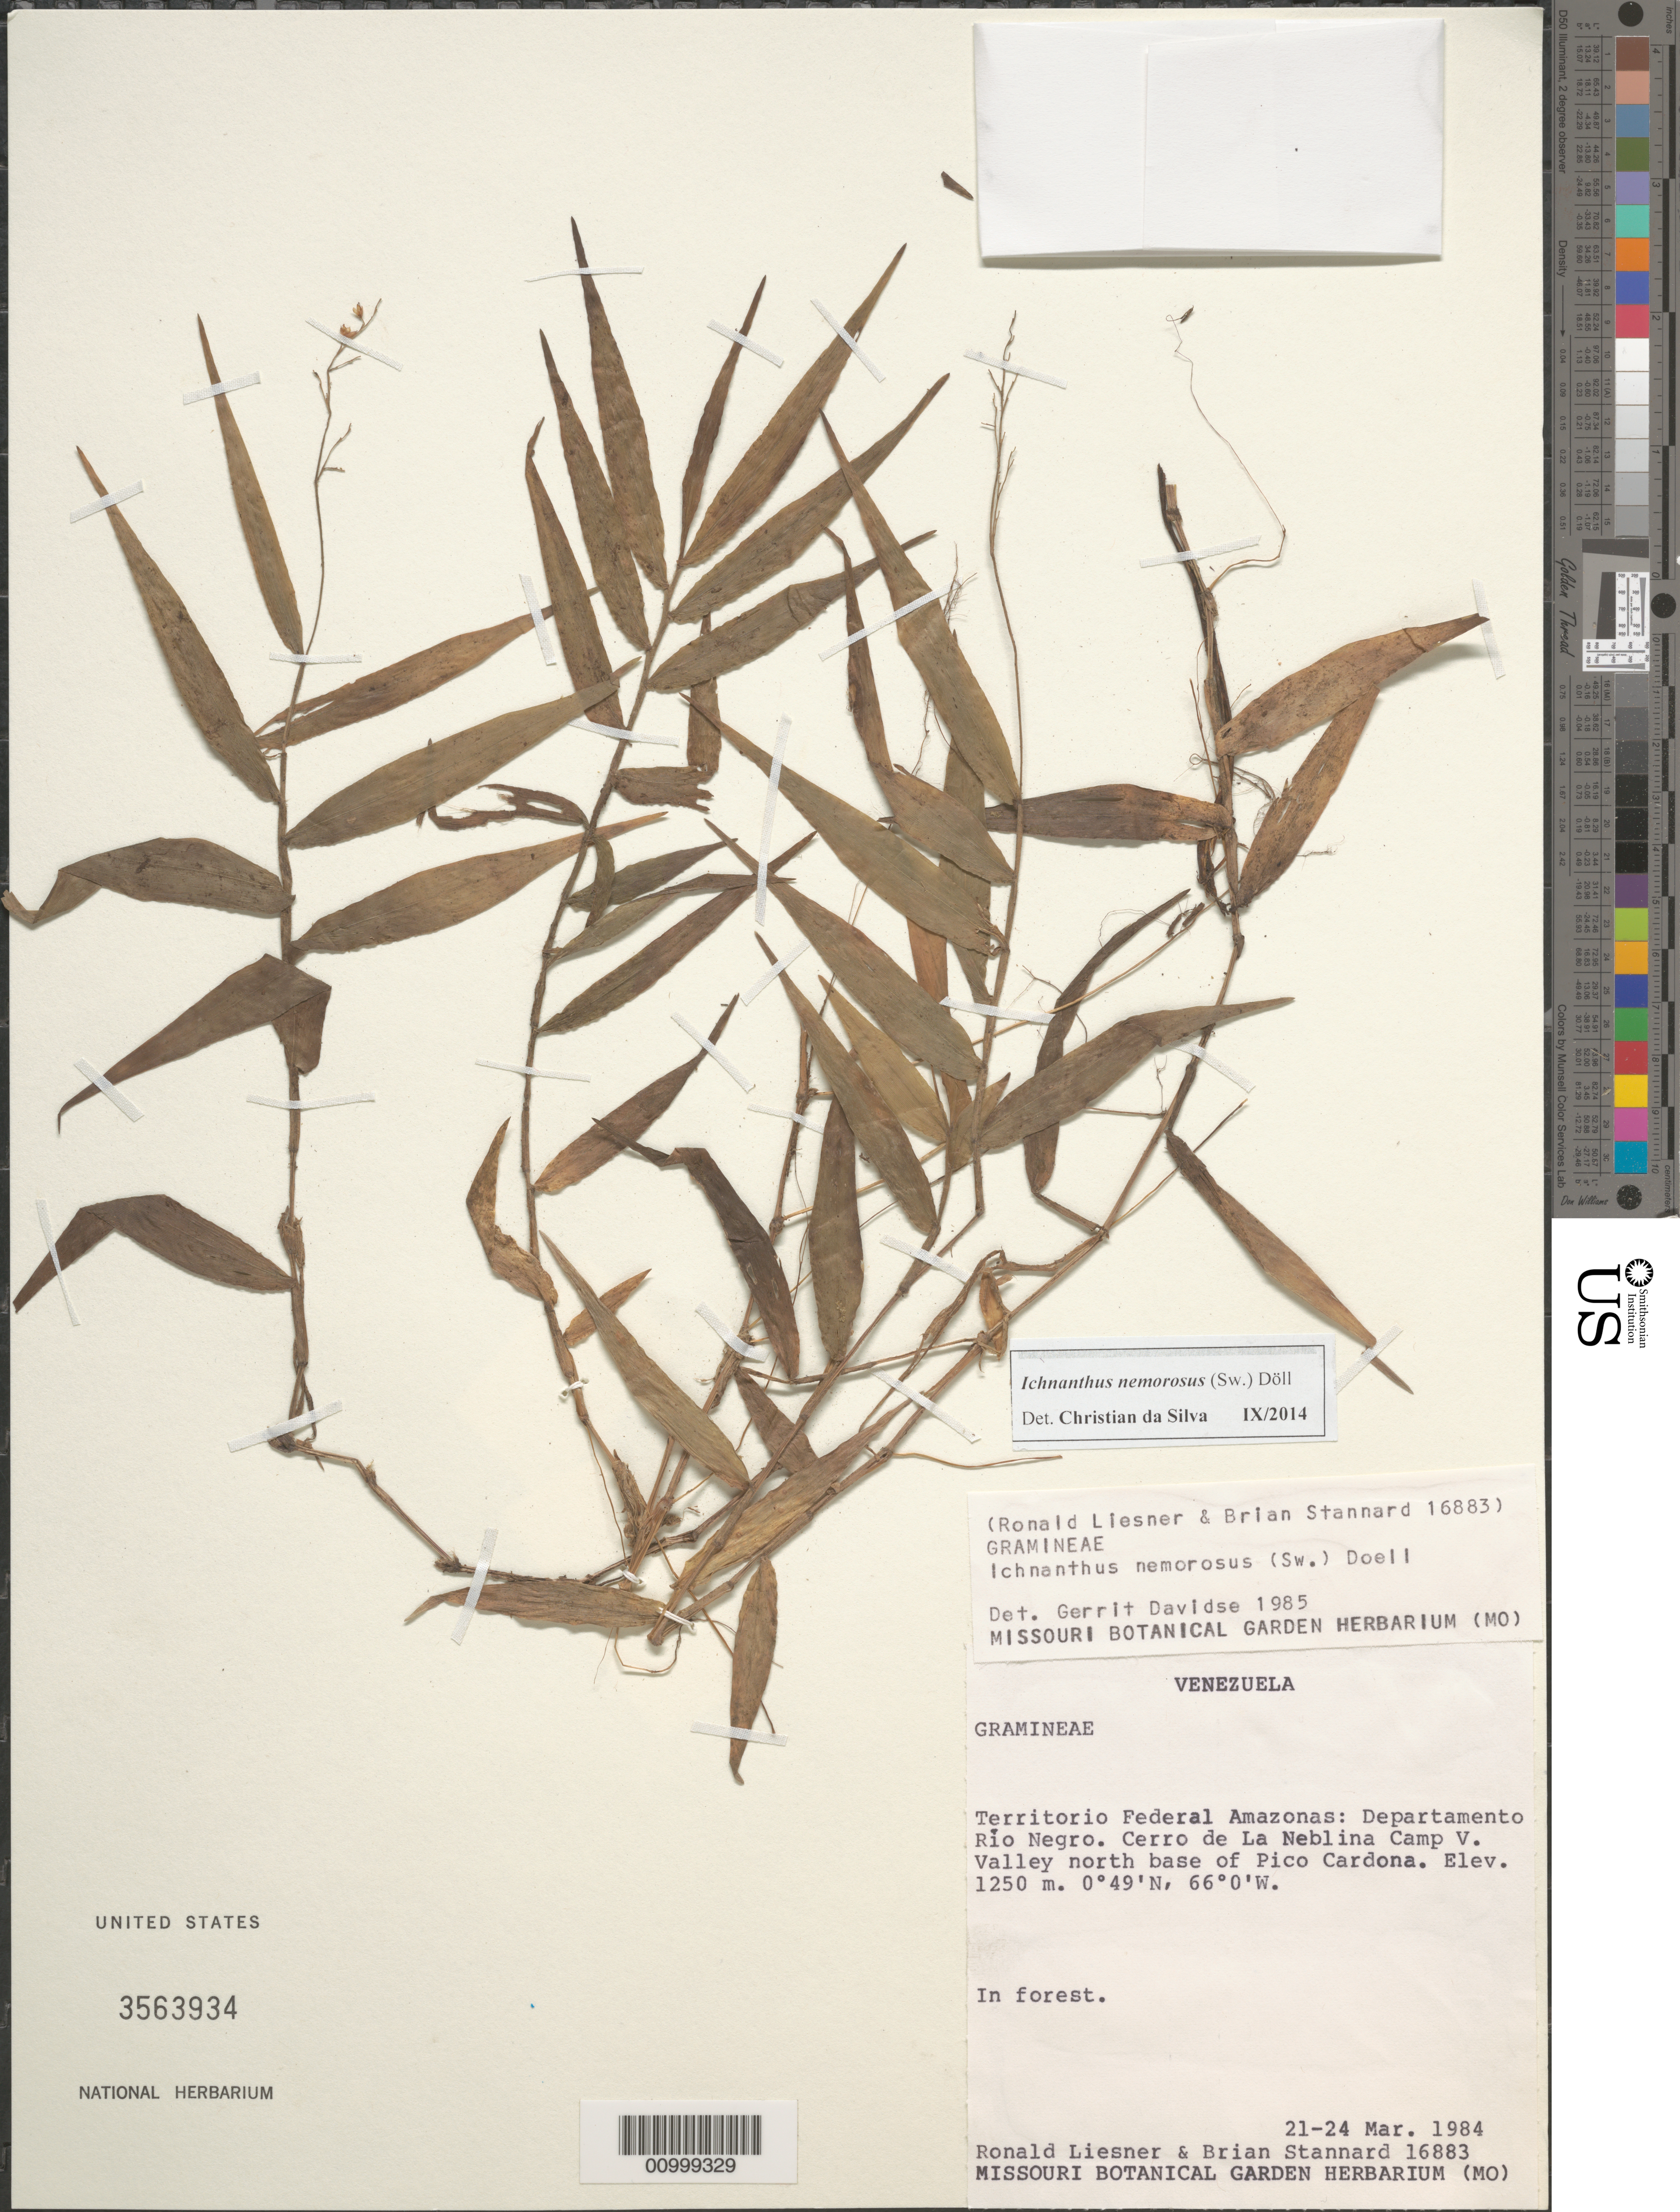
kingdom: Plantae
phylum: Tracheophyta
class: Liliopsida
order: Poales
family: Poaceae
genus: Ichnanthus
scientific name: Ichnanthus nemorosus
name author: (Sw.) Döll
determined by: Davidse, Gerrit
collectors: R. L. Liesner & B. L. Stannard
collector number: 16883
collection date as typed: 21-24 March 1984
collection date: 1984-03-21/1984-03-24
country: Venezuela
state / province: Amazonas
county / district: Río Negro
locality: Cerro de la Neblina Camp V. Valley north base of Pico Cardona.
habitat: In forest.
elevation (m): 1250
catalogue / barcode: US 3563934